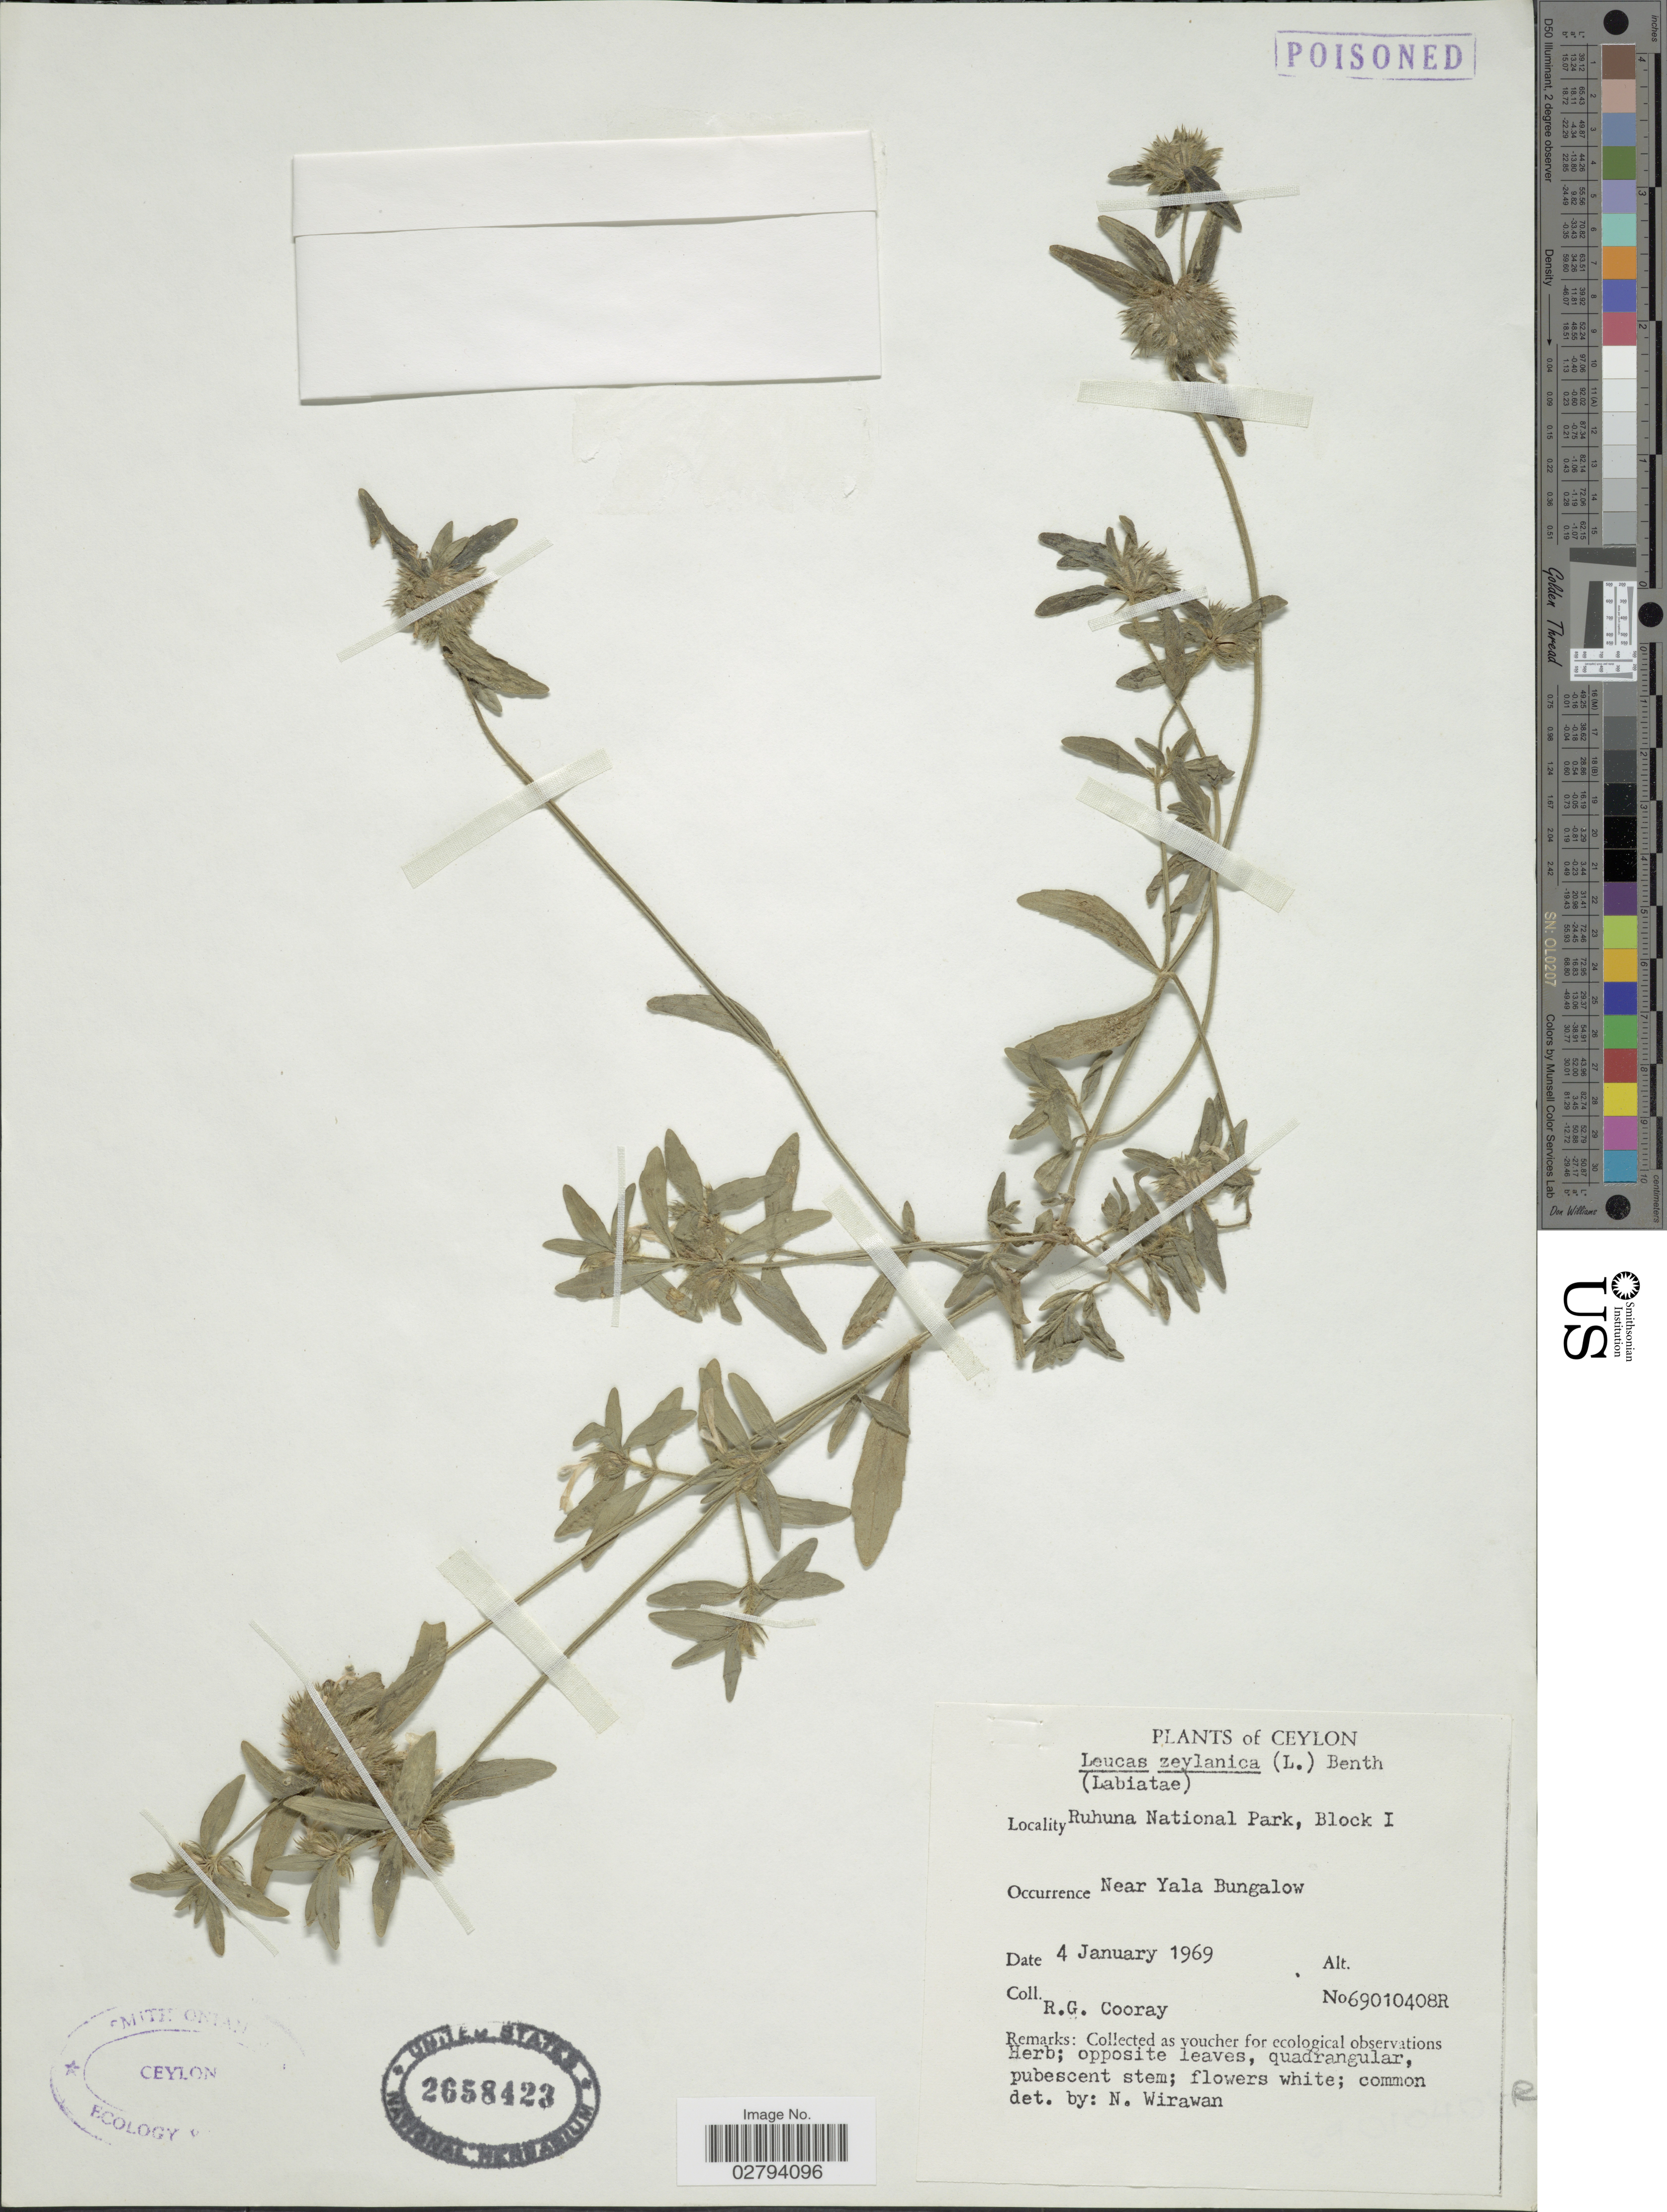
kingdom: Plantae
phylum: Tracheophyta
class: Magnoliopsida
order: Lamiales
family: Lamiaceae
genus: Leucas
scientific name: Leucas zeylanica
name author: (L.) W.T. Aiton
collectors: R. Cooray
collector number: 69010408R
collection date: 1969-01-04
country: Sri Lanka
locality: Ceylon, Ruhuna National Park, Block I, Near Yala Bungalow.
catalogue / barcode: US 2658423